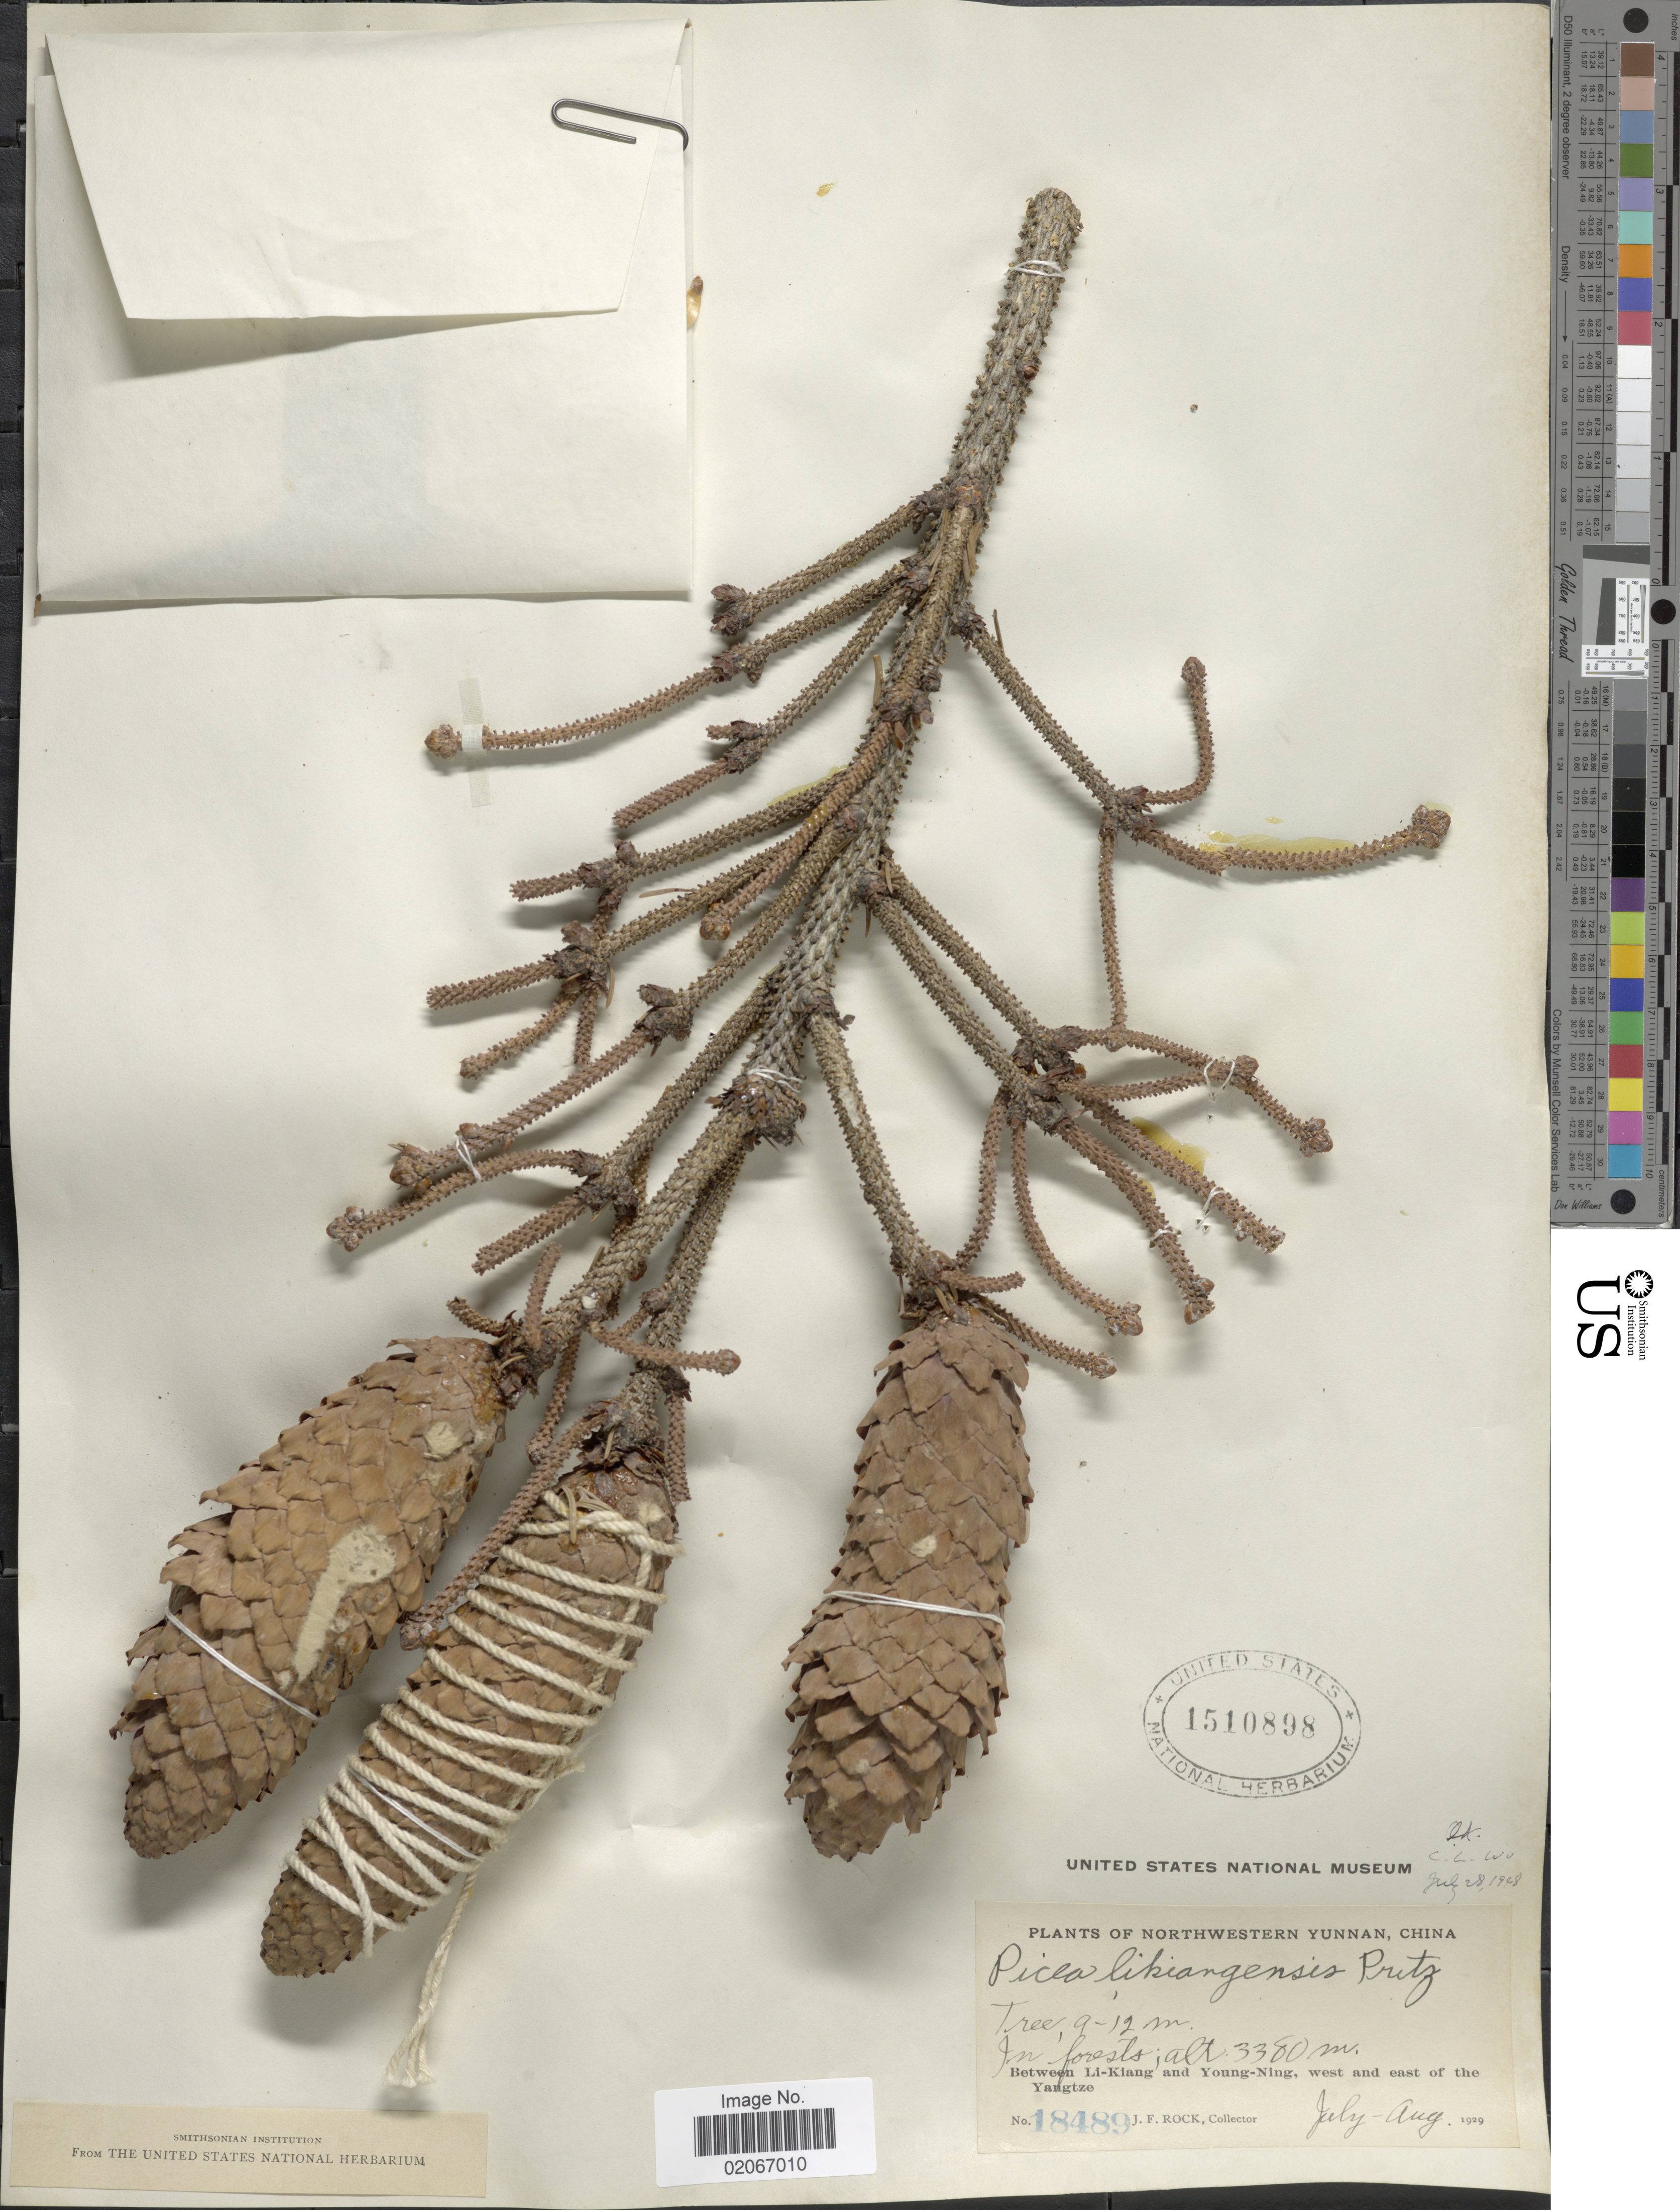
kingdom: Plantae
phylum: Tracheophyta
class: Pinopsida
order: Pinales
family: Pinaceae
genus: Picea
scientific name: Picea likiangensis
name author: (Franch.) E. Pritz.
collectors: J. Rock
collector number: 18489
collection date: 1929-07/1929-08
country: China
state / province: Yunnan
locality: Northwestern Yunnan. In forests, between Li- Kiang and Young- Ning, west and east of the Yangtze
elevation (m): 3380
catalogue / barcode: US 1510898